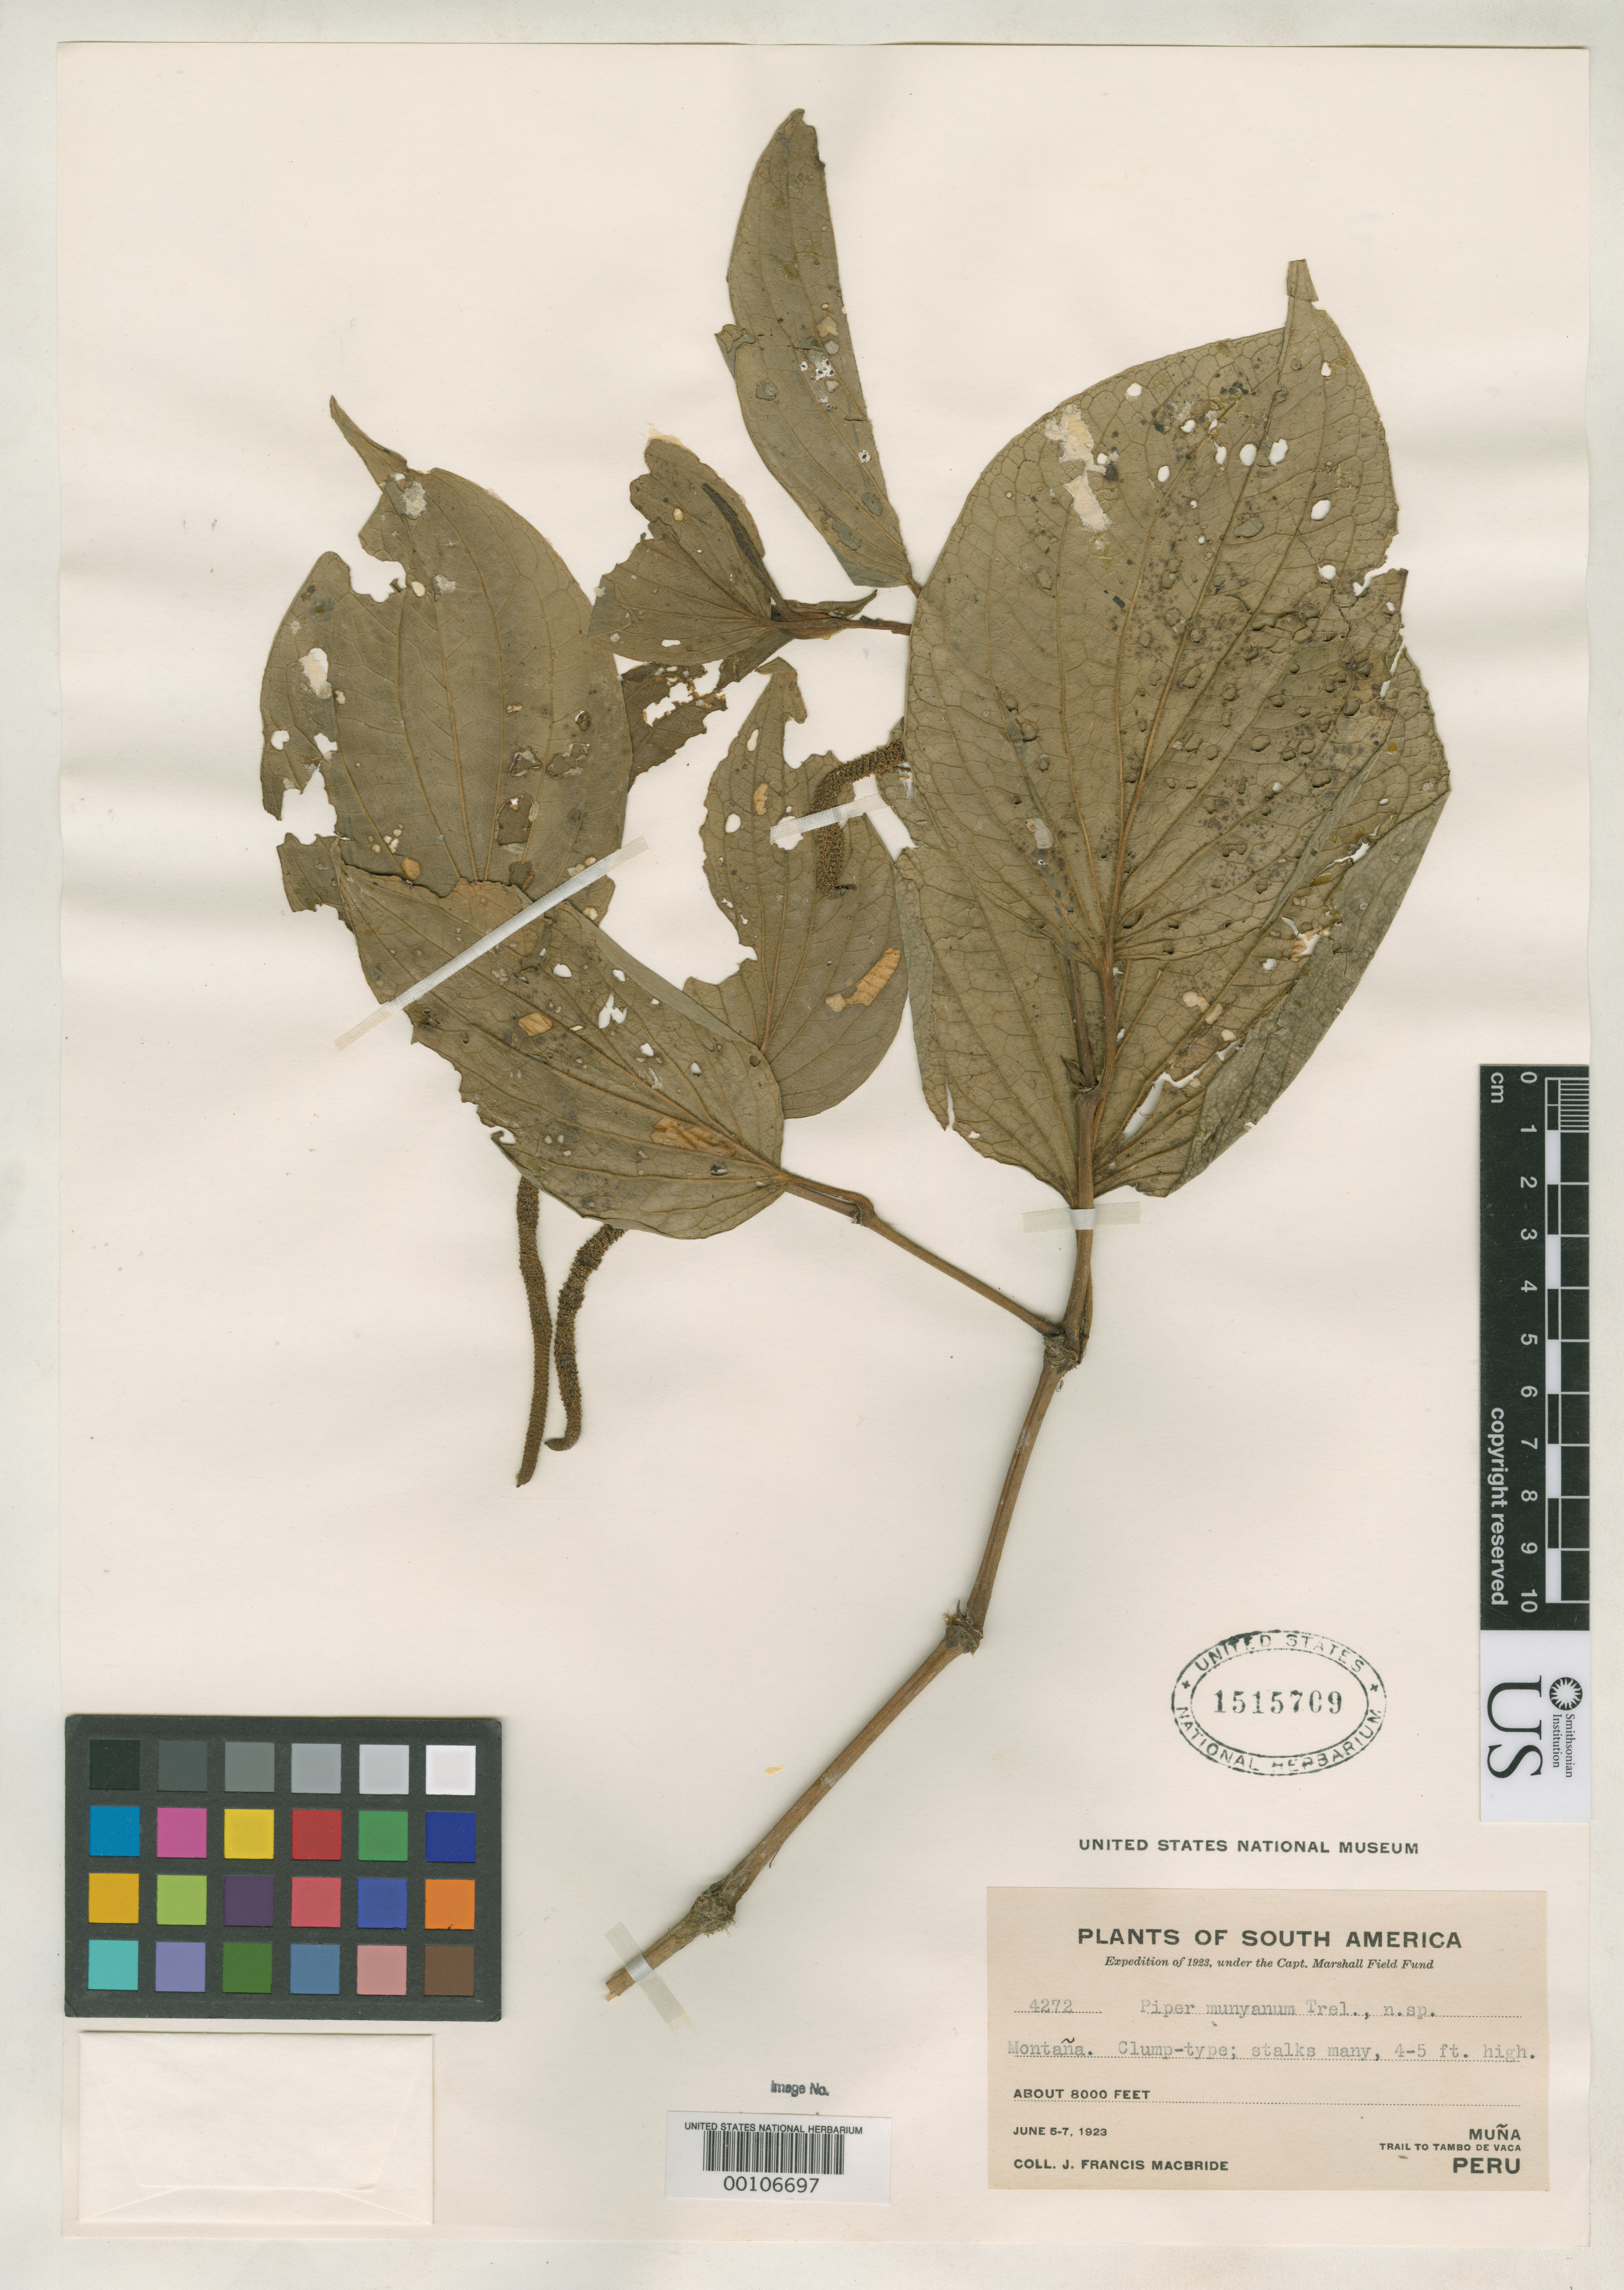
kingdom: Plantae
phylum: Tracheophyta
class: Magnoliopsida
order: Piperales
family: Piperaceae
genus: Piper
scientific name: Piper munyanum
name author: Trel. in J.F. Macbr.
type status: Isotype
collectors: J. F. Macbride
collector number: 4272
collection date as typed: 05 Jun 1923 to 07 Jun 1923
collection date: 1923-06-05/1923-06-07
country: Peru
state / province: Huánuco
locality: Muña, trail to Tambo de Vaca [?]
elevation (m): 2400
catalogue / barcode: US 1515709